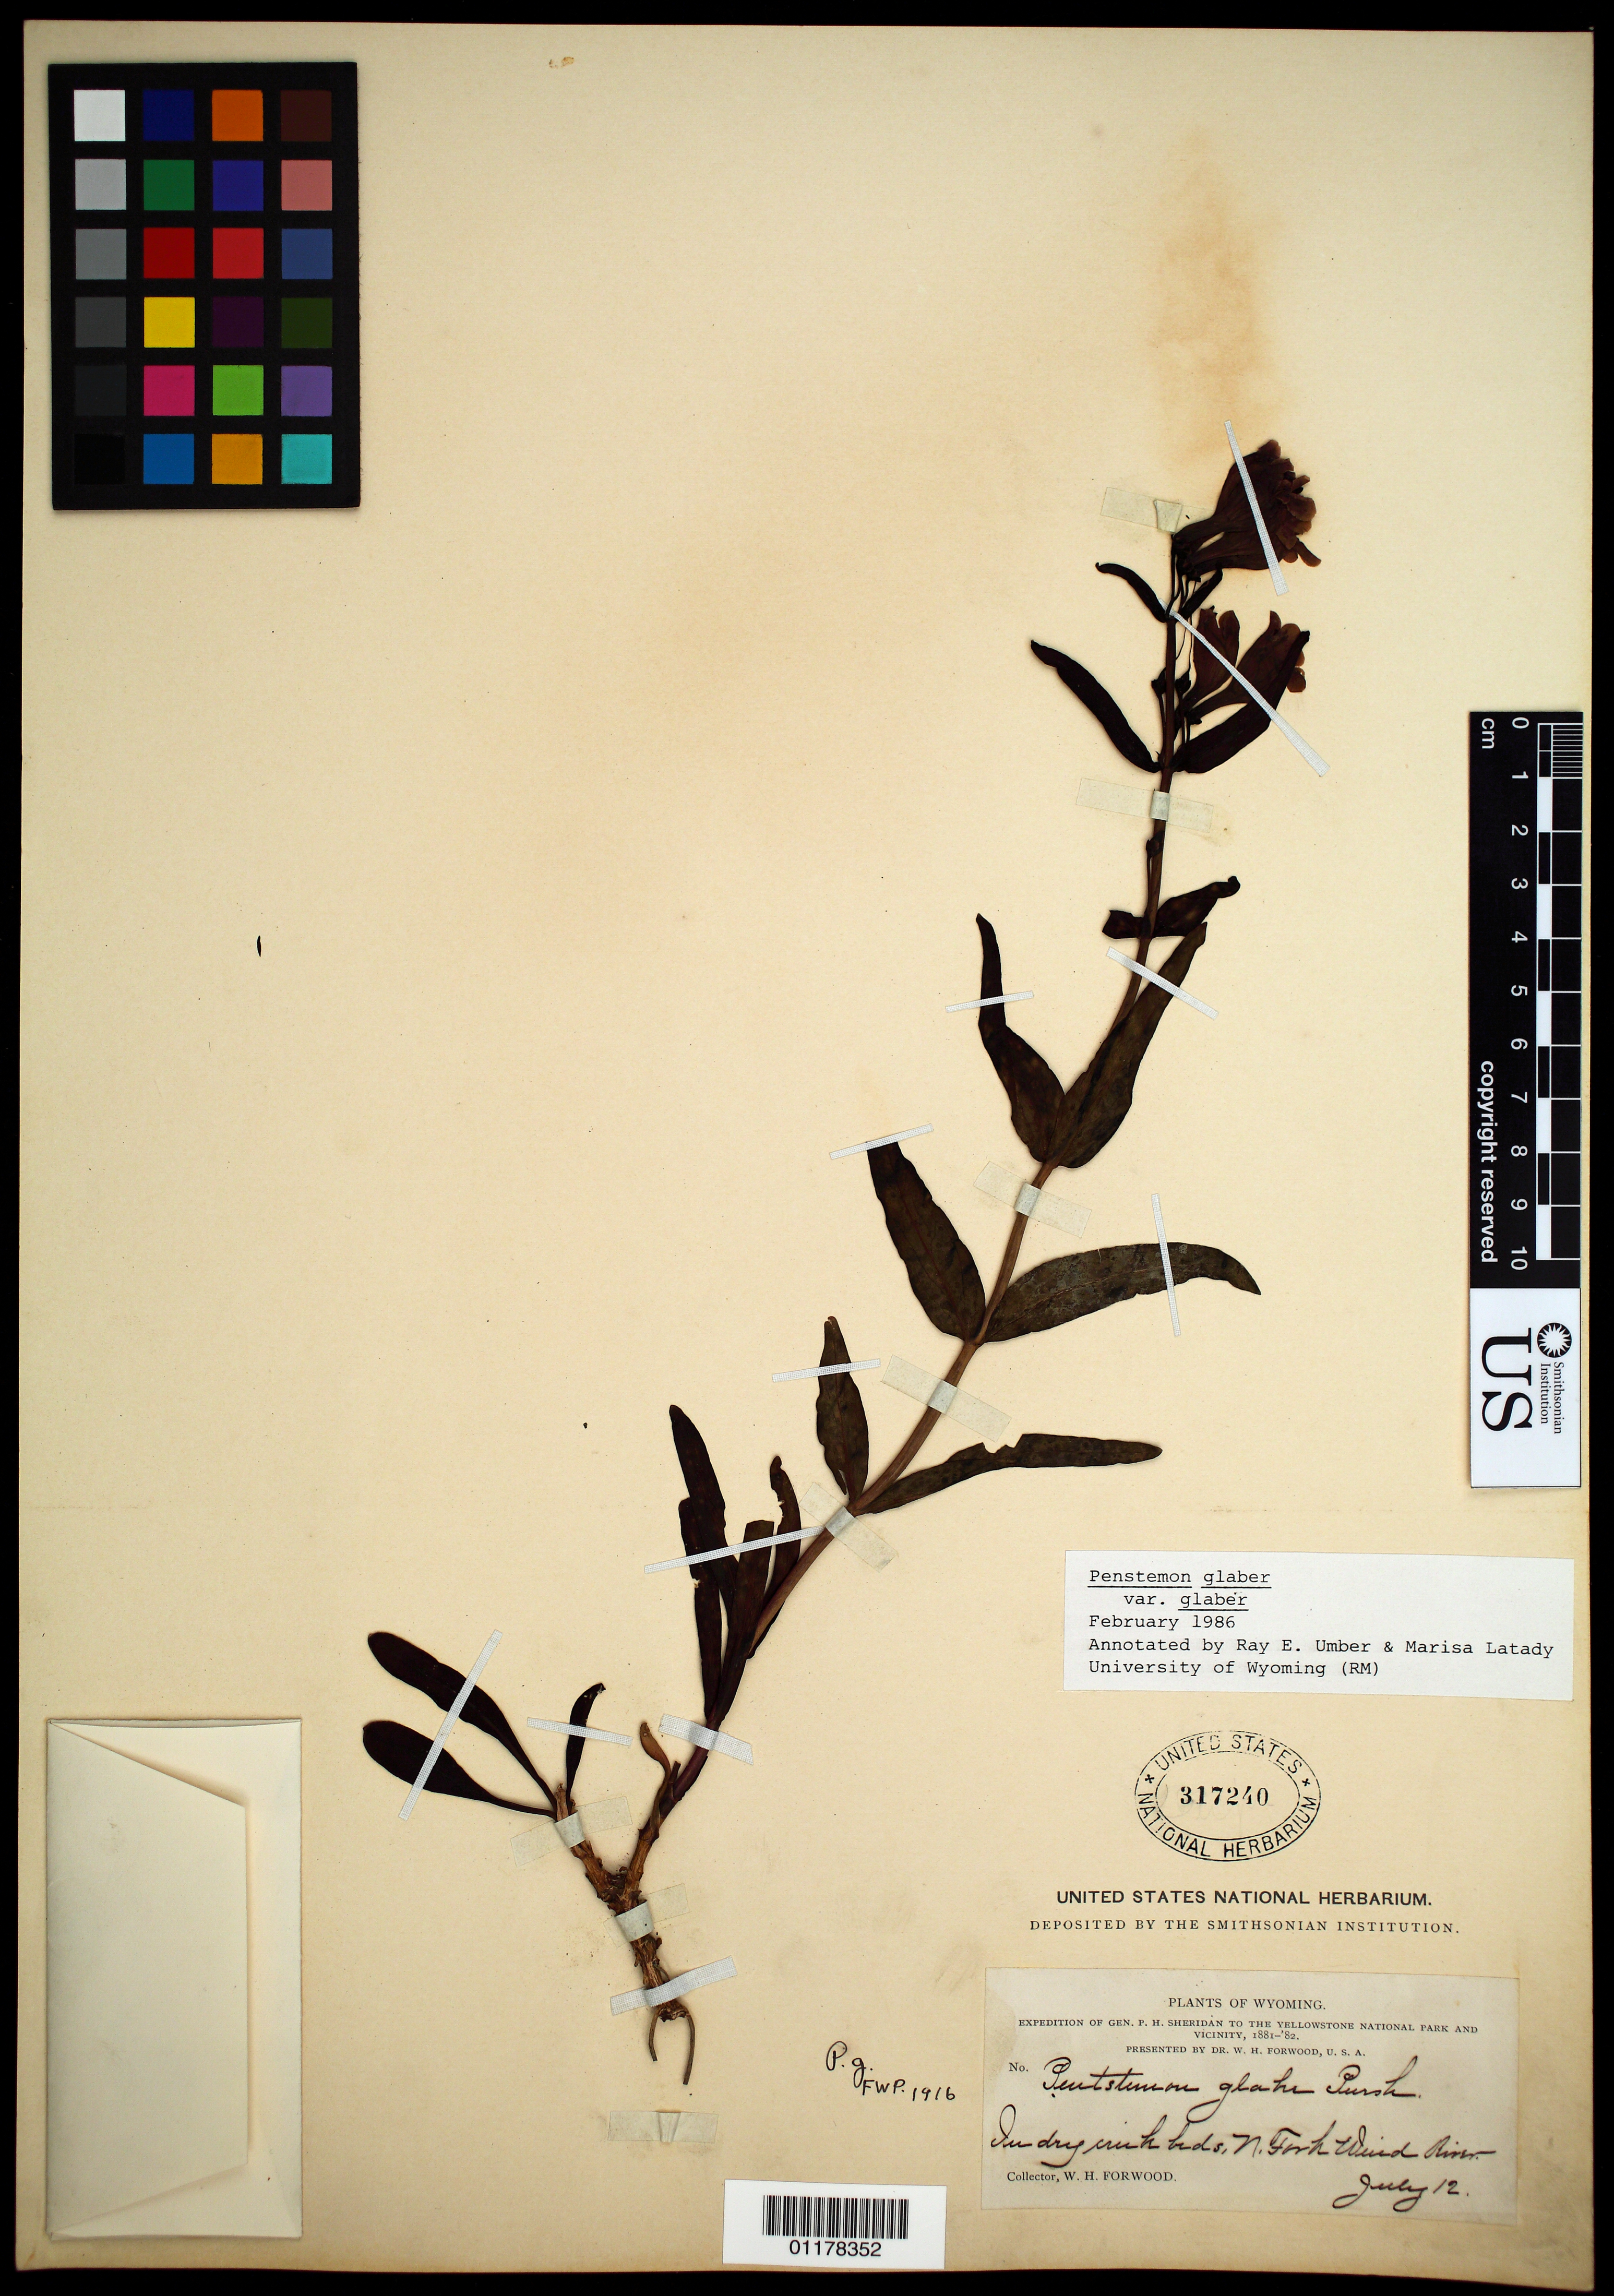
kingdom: Plantae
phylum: Tracheophyta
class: Magnoliopsida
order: Lamiales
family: Plantaginaceae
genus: Penstemon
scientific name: Penstemon glaber var. glaber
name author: Pursch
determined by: Umber, R. E.; Latady, Marisa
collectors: W. Forwood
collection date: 1881-07-12 or 1882-07-12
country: United States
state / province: Wyoming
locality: in dry creek beds, N.Wind River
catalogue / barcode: US 317240